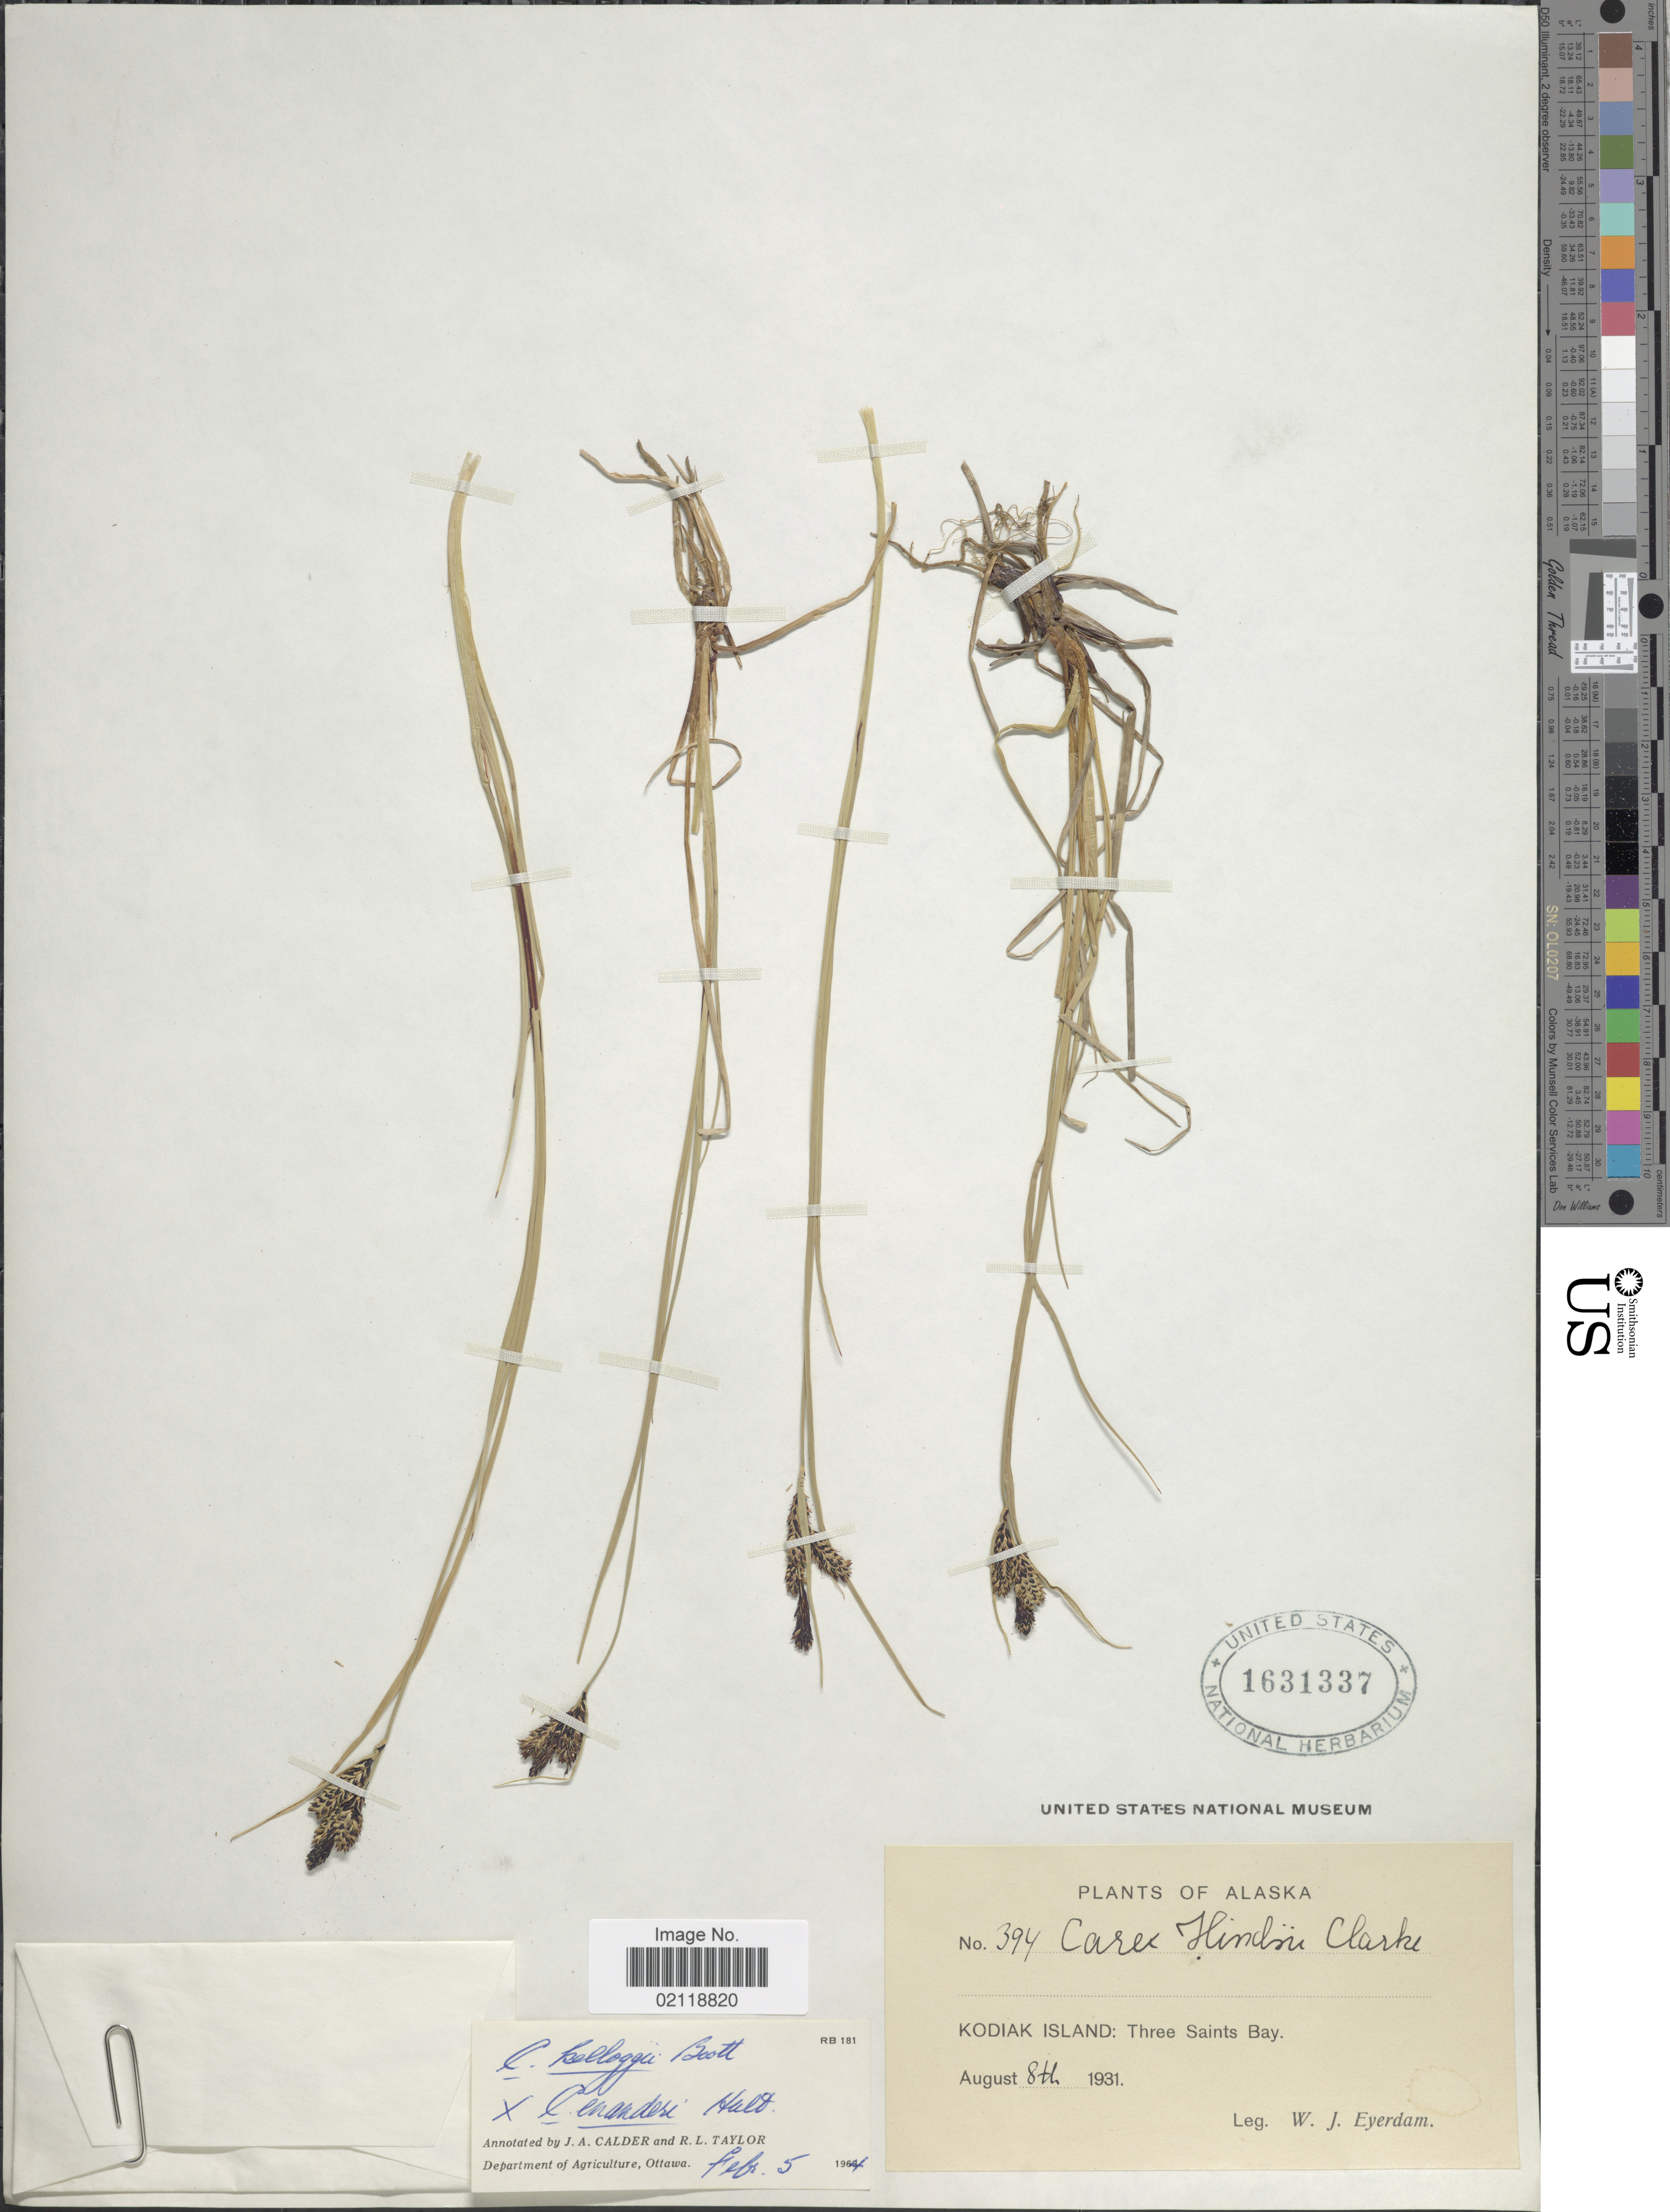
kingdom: Plantae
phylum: Tracheophyta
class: Liliopsida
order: Poales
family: Cyperaceae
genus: Carex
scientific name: Carex kelloggii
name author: W. Boott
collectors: W. J. Eyerdam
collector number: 394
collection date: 1931-08-08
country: United States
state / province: Alaska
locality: Kodiak Island: Three Saints Bay.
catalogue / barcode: US 1631337